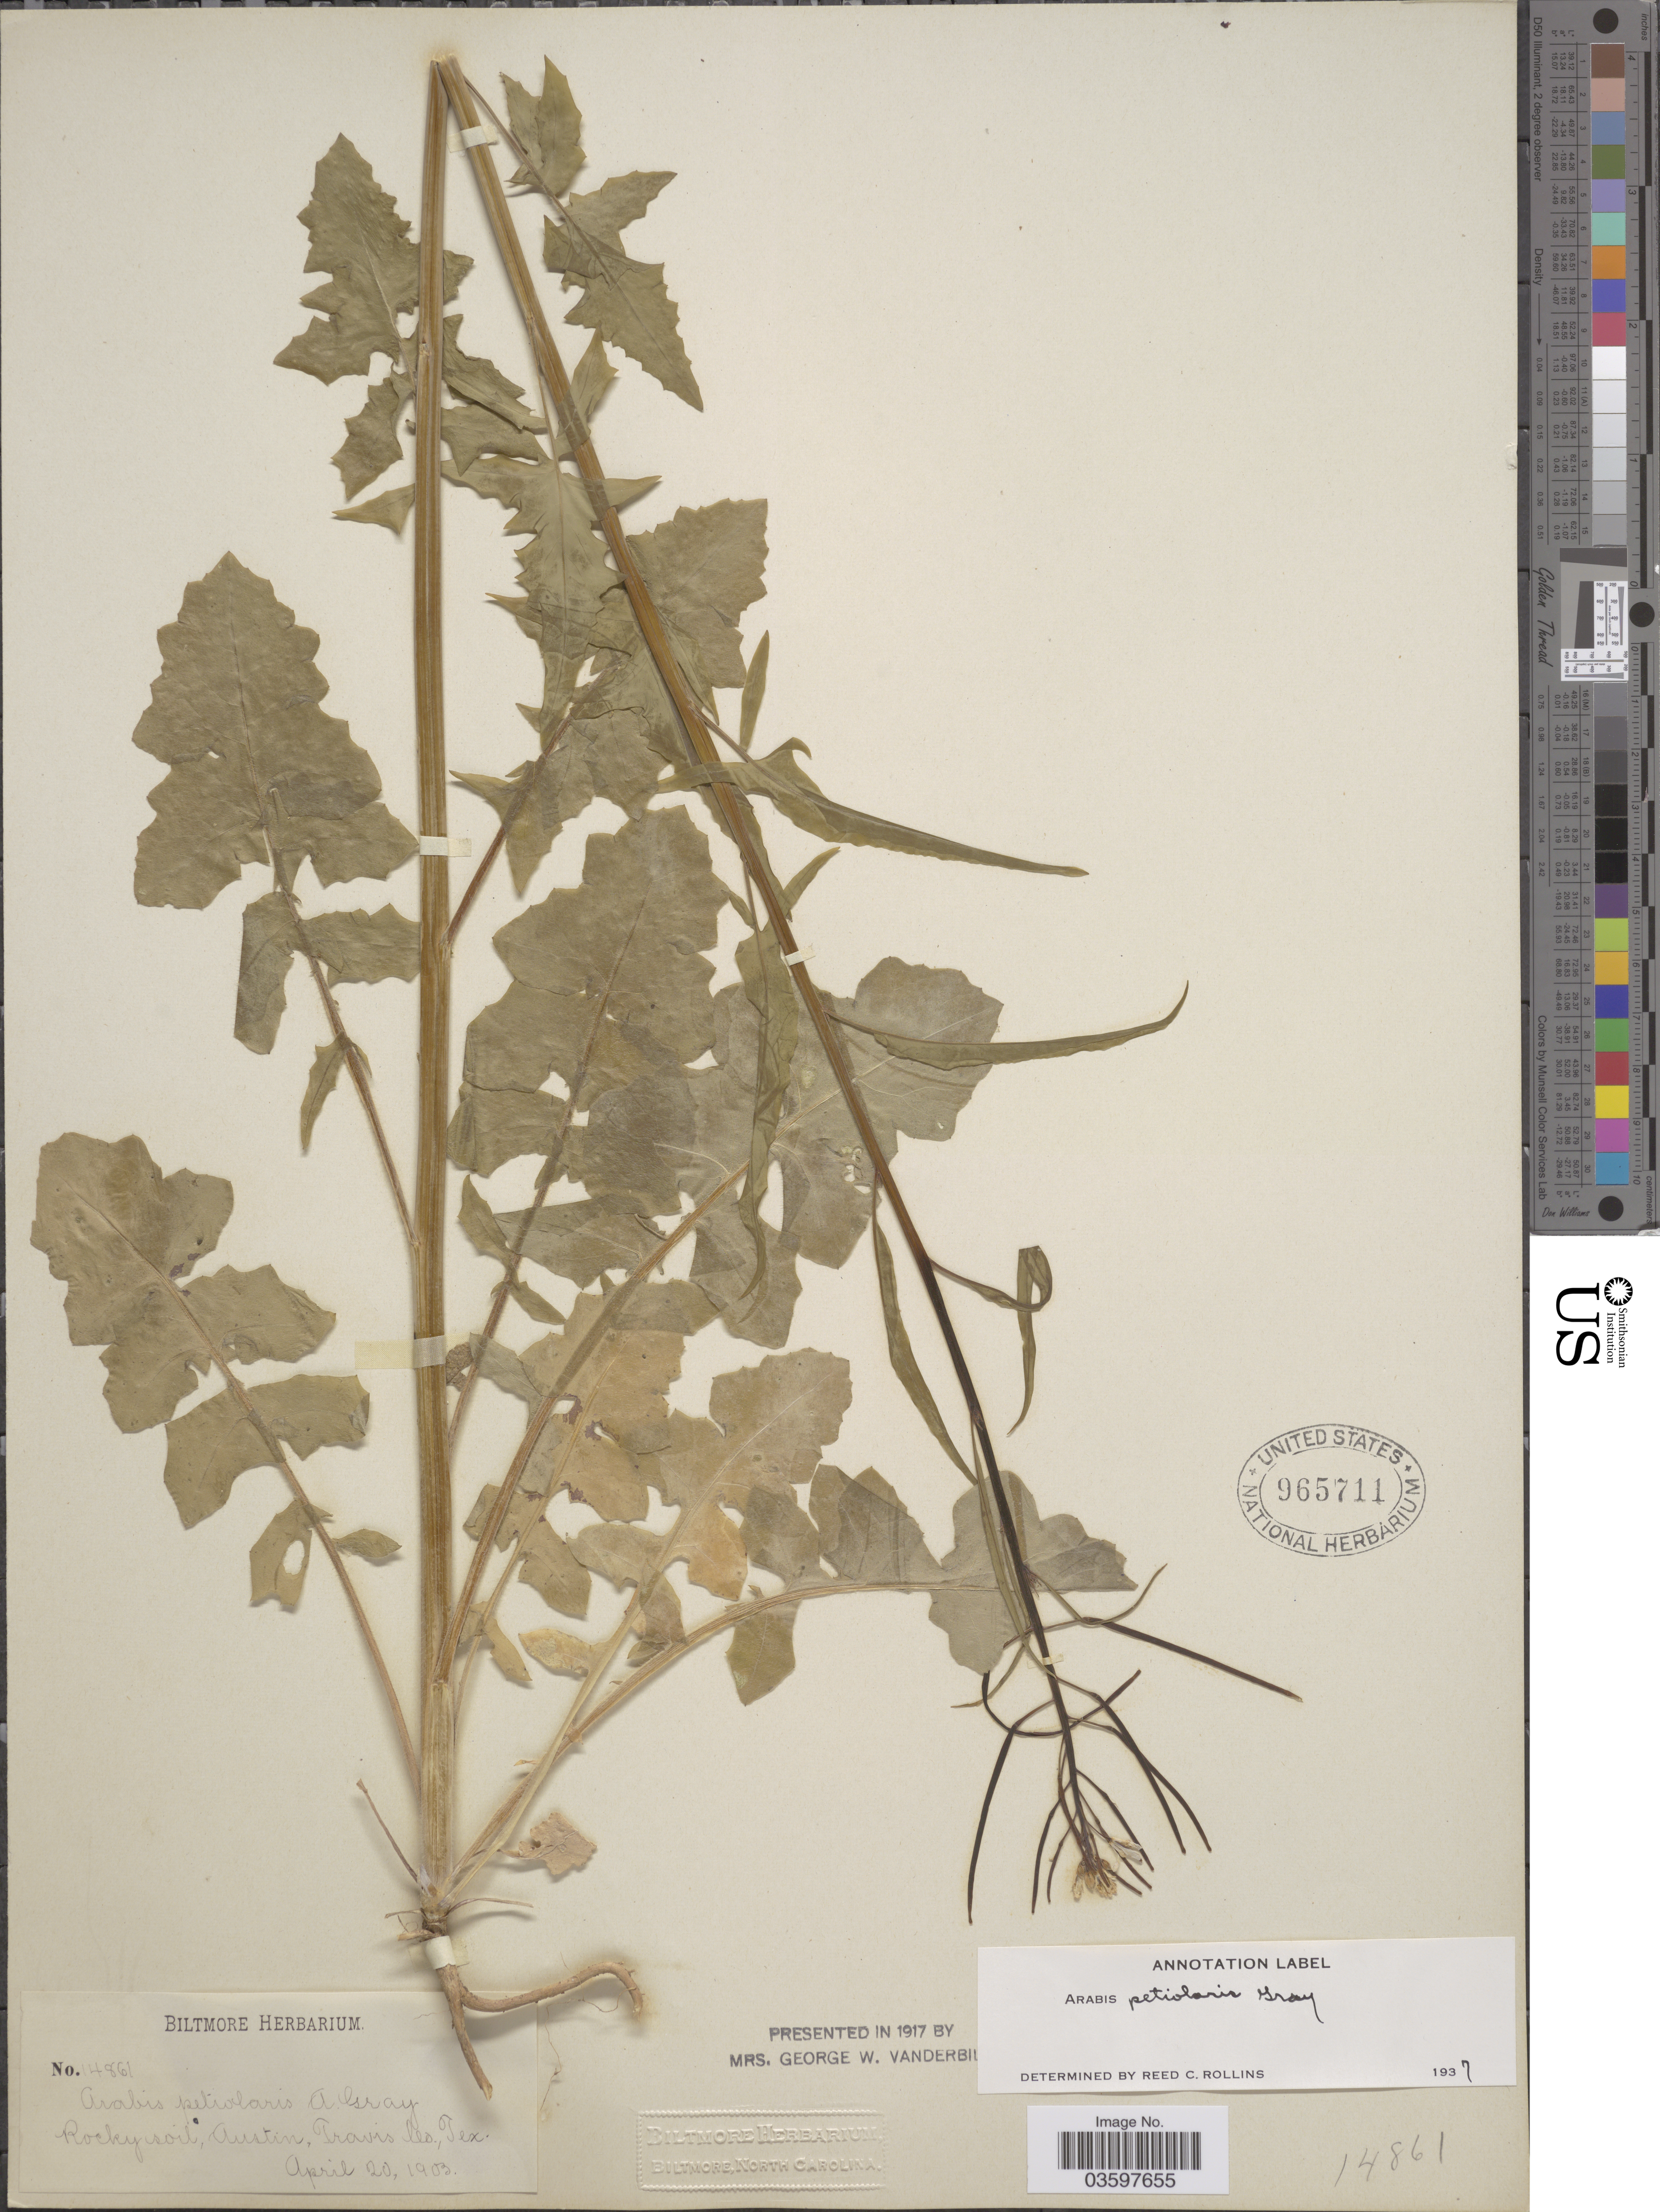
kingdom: Plantae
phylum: Tracheophyta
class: Magnoliopsida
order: Brassicales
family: Brassicaceae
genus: Streptanthus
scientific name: Streptanthus petiolaris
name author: A. Gray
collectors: ex herb. Biltmore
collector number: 14861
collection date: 1903-04-20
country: United States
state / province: Texas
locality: Rocky soil, Austin, Travis Co.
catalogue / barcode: US 965711